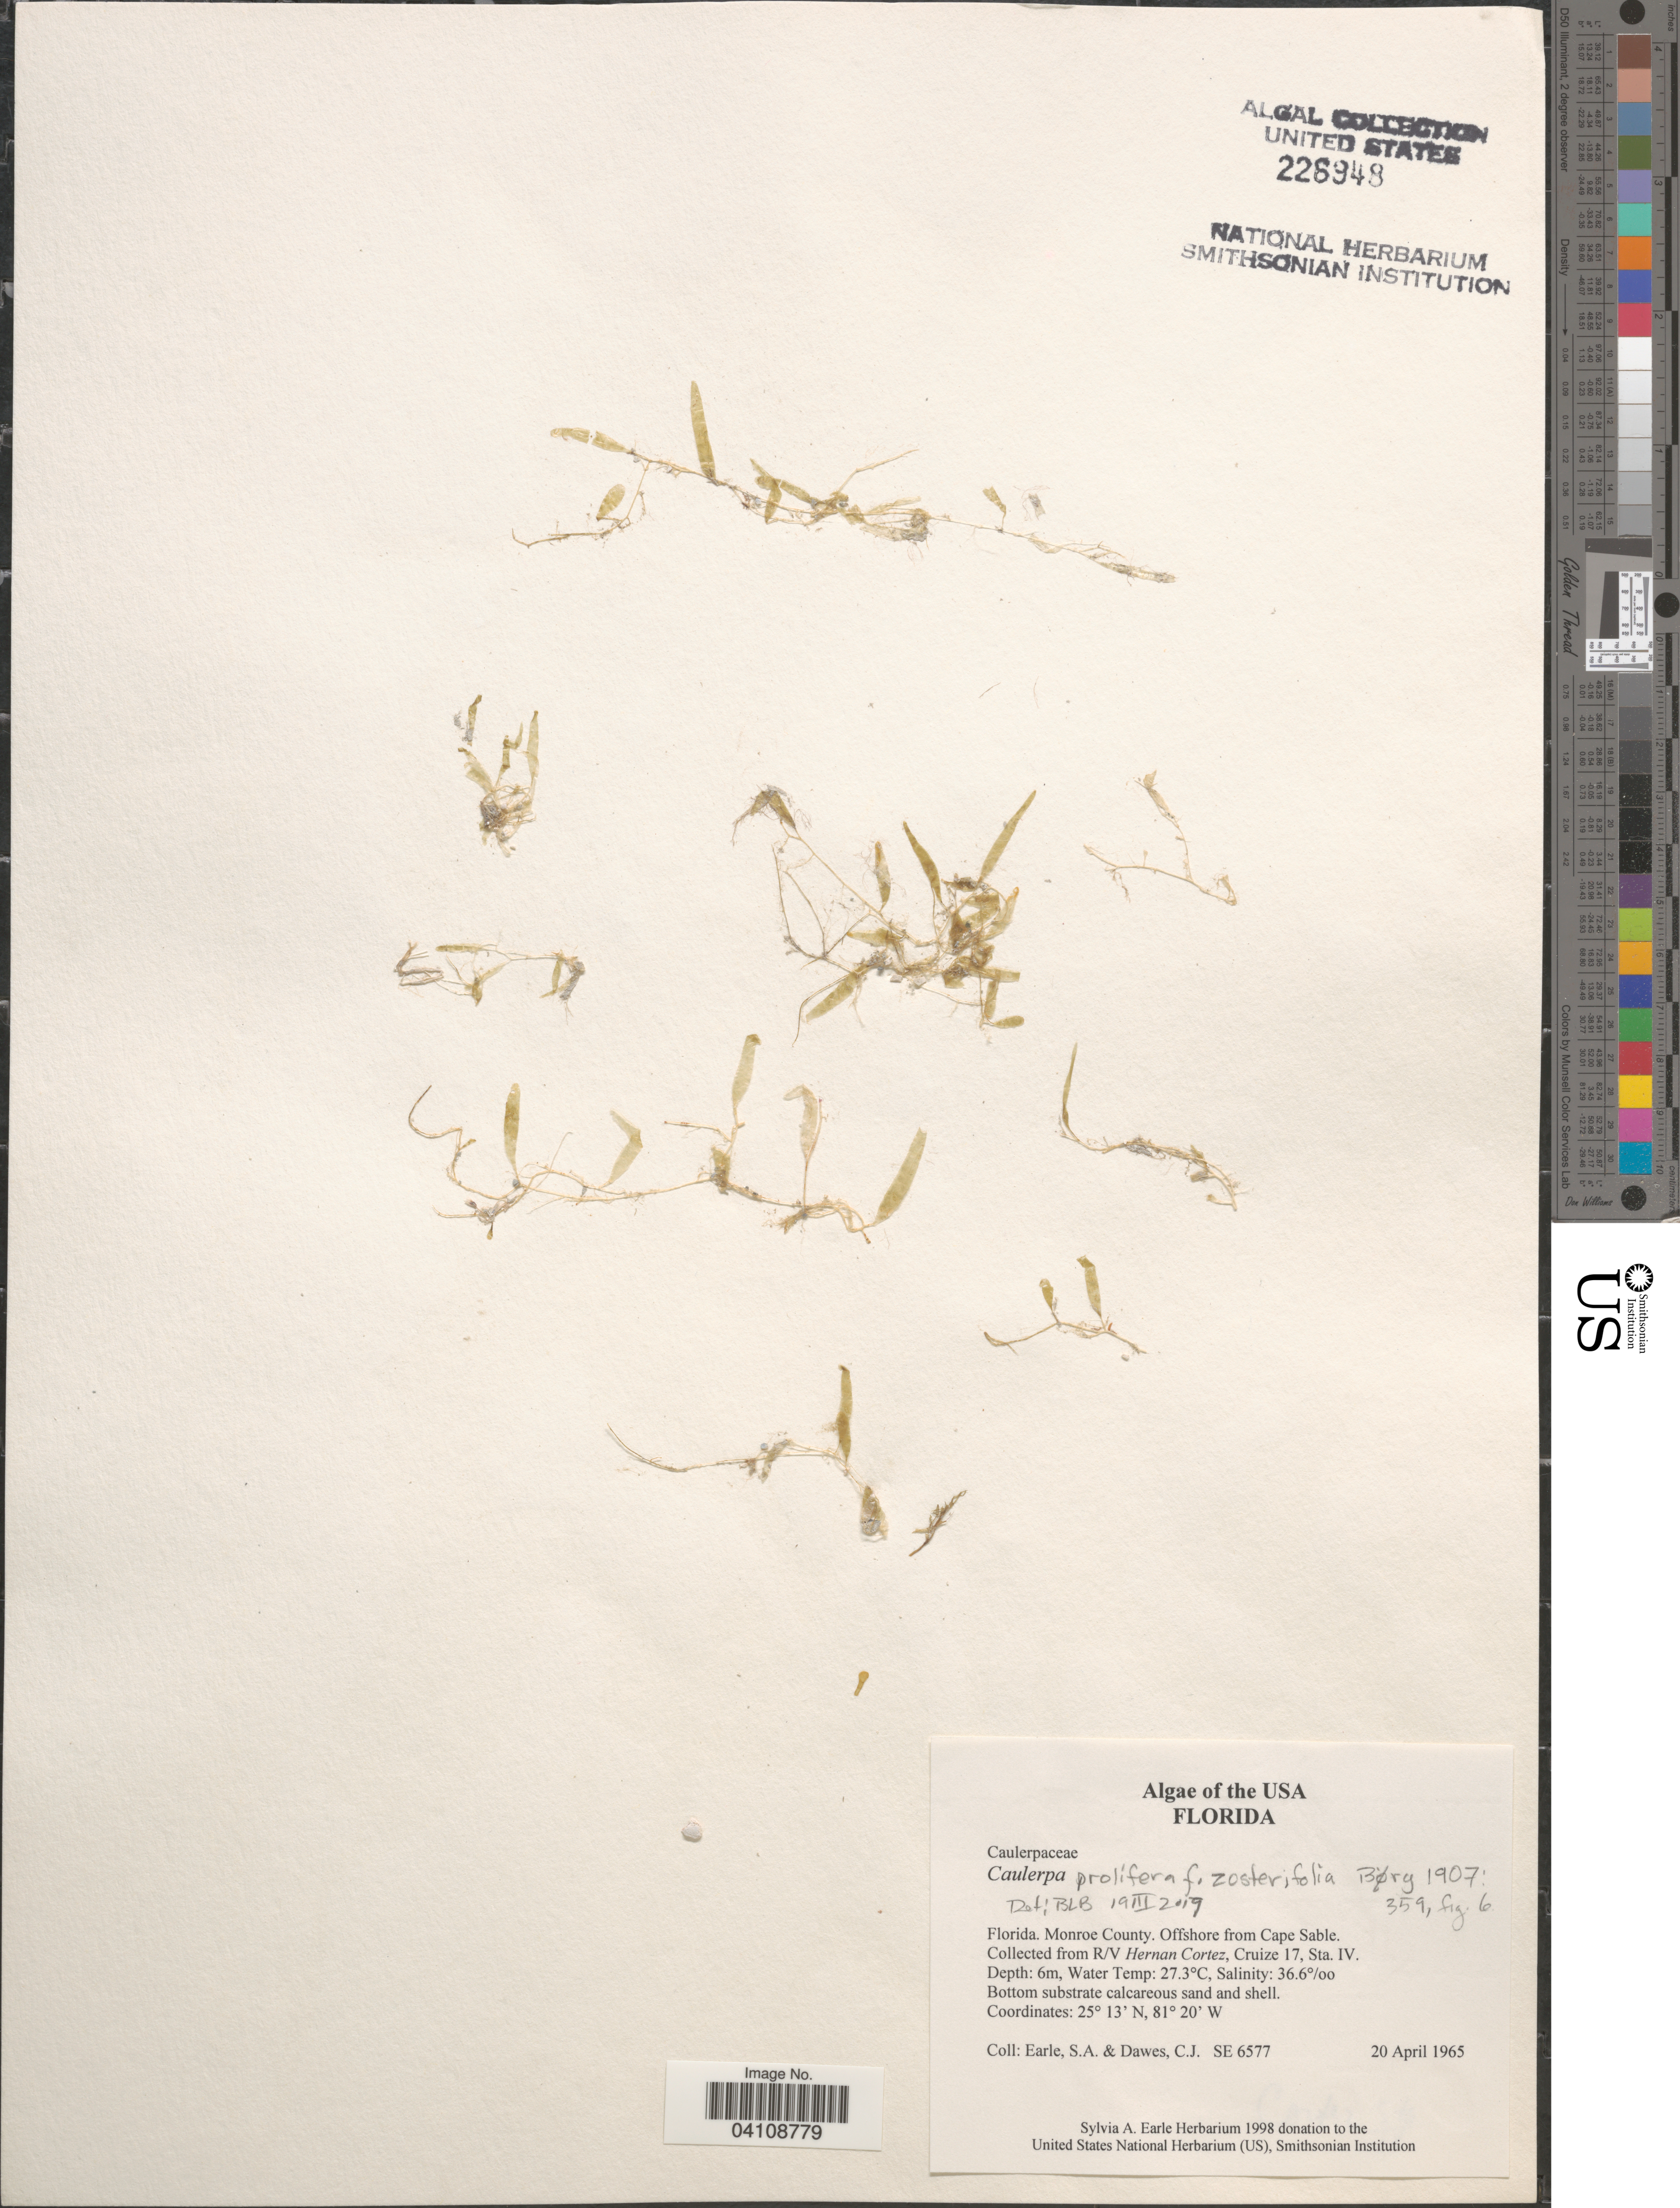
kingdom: Plantae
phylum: Chlorophyta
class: Ulvophyceae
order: Bryopsidales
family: Caulerpaceae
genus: Caulerpa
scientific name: Caulerpa prolifera f. zosterifolia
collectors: S. A. Earle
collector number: SE6577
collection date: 1965-04-20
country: United States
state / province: Florida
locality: Monroe County. Offshore from Cape Sable. R/V Hernan Cortez, Cruize 17, Sta. IV.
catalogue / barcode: US 226948